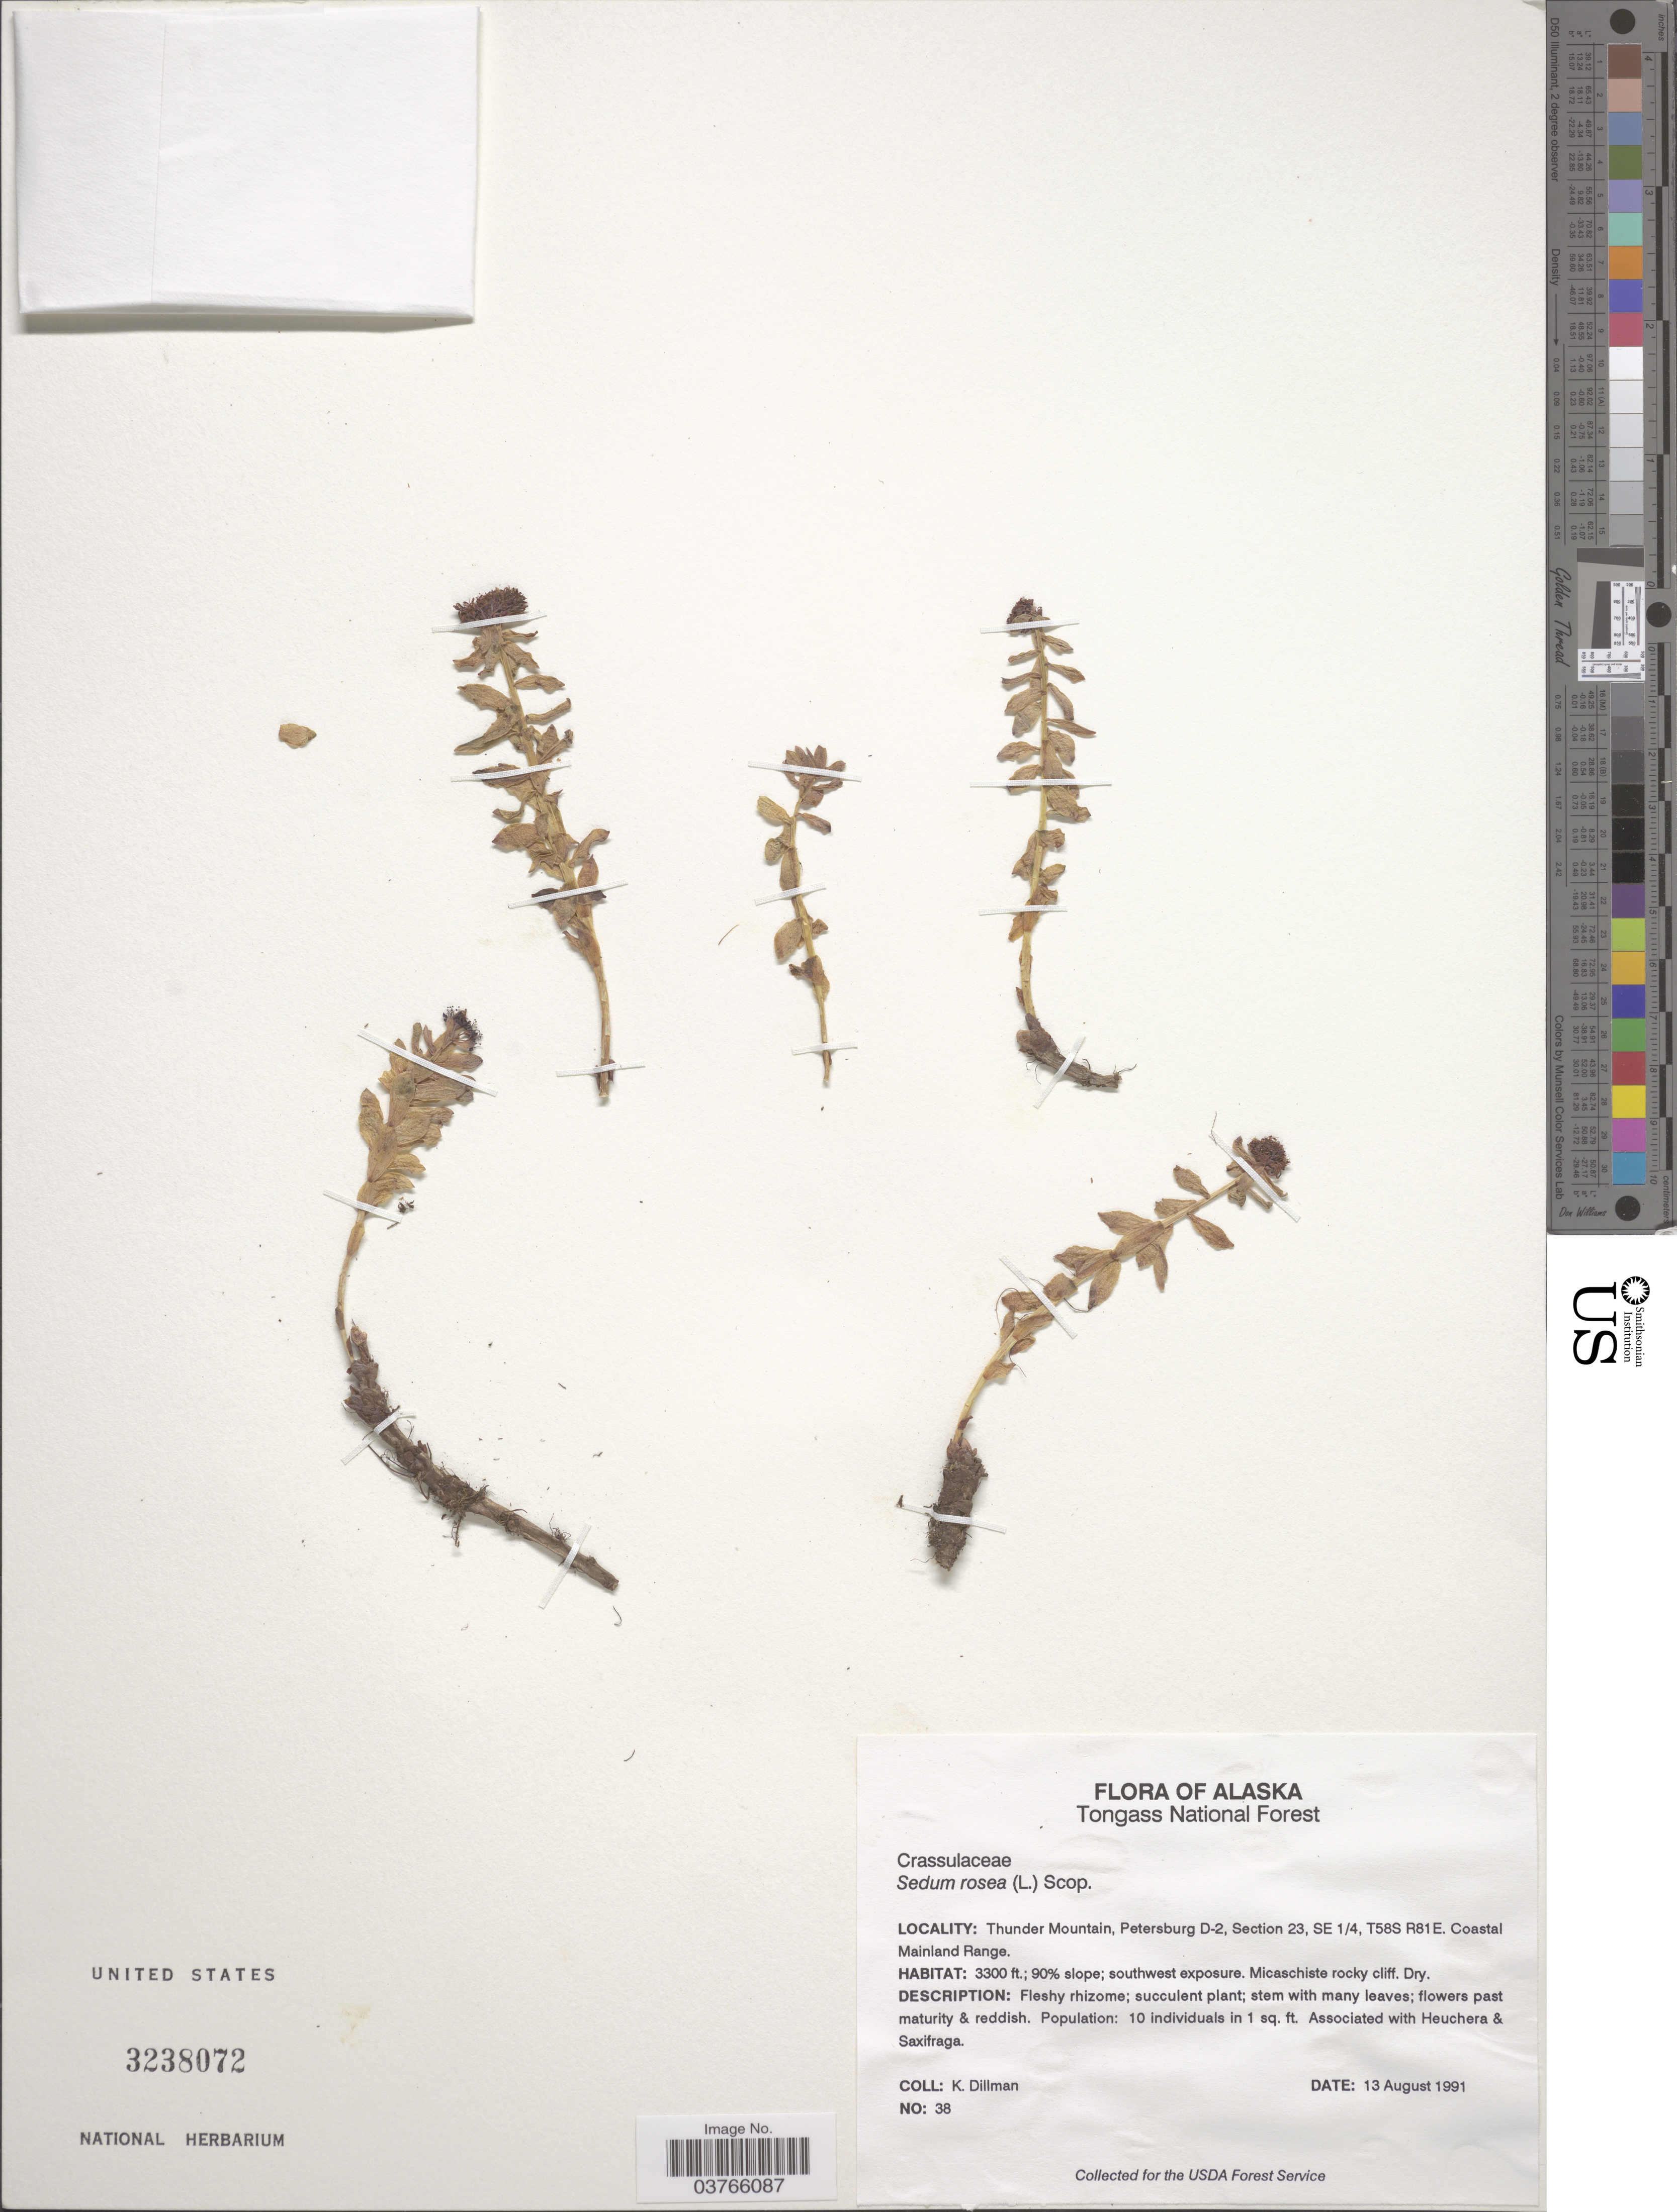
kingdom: Plantae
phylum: Tracheophyta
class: Magnoliopsida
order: Saxifragales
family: Crassulaceae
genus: Rhodiola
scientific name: Rhodiola rosea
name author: L.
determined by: Strong, Mark T., (BOT), Smithsonian Institution - National Museum of Natural History (UNITED STATES)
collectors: K. Dillman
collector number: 38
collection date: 1991-08-13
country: United States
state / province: Alaska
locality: Tongass National Forest. Thunder Mountain, Petersburg D-2, Section 23, SE ¼, T58S R81E, Coastal Mainland Range.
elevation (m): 1006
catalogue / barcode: US 3238072